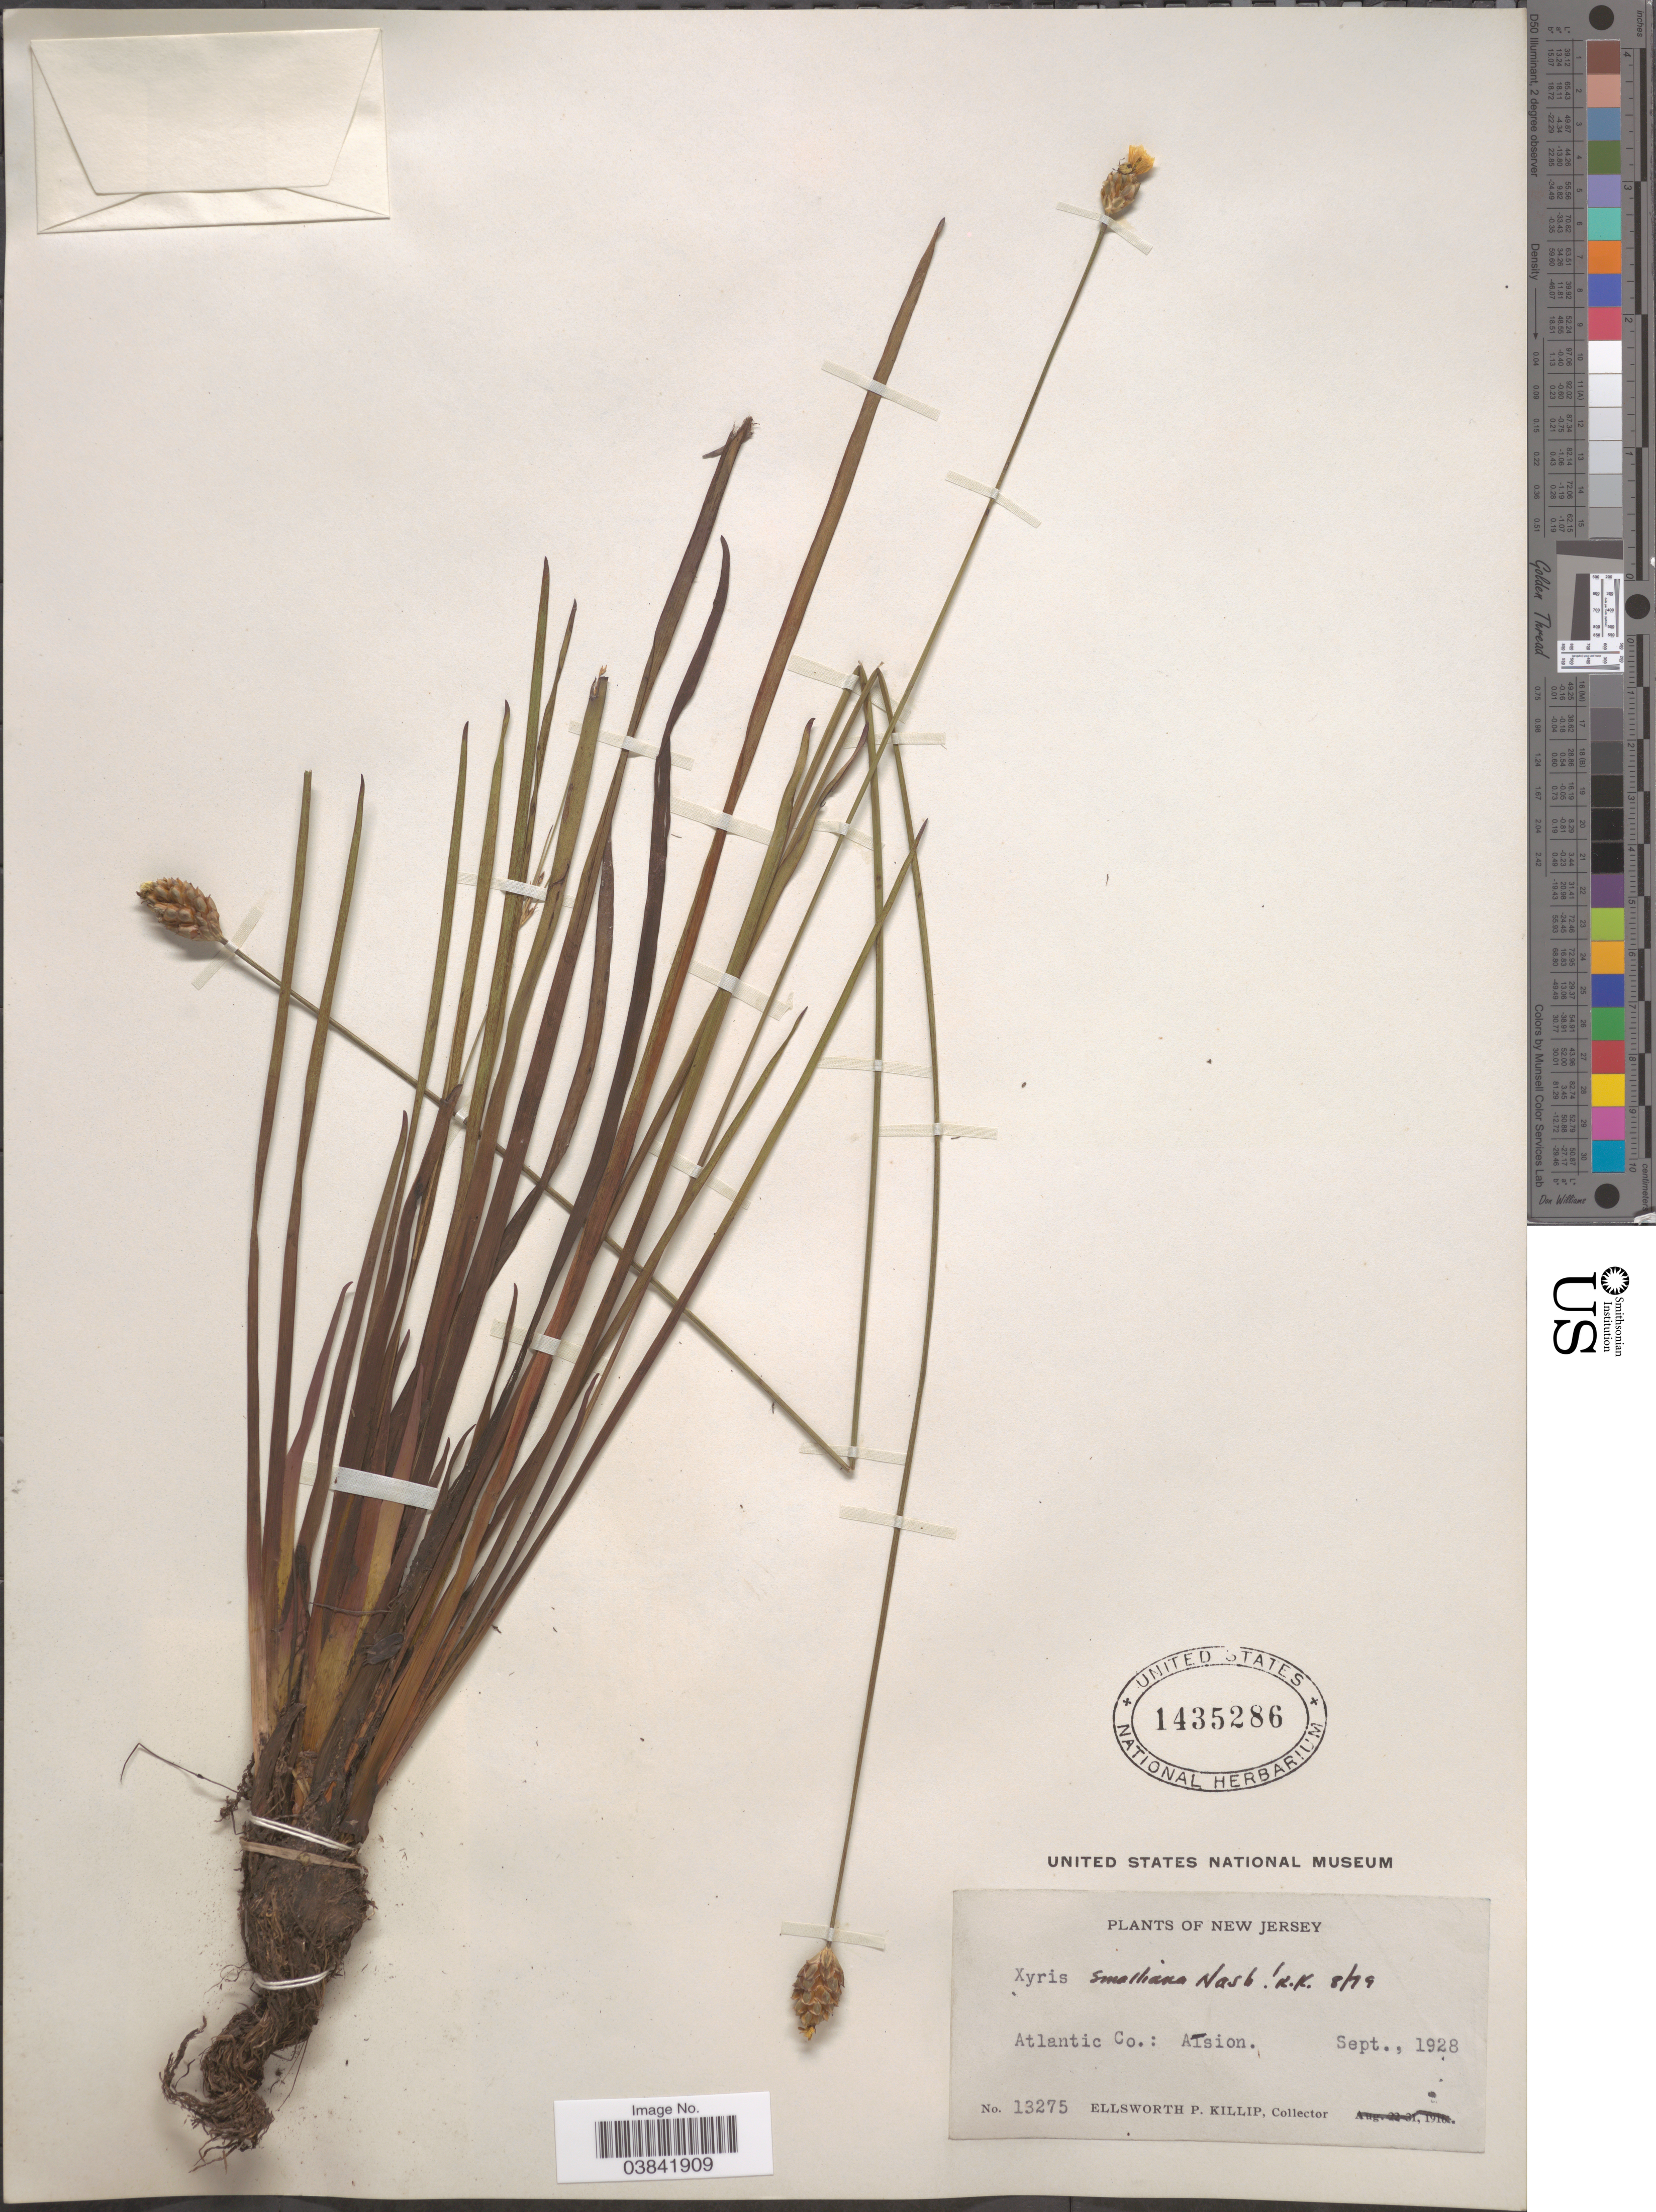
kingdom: Plantae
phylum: Tracheophyta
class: Liliopsida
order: Poales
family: Xyridaceae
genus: Xyris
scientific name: Xyris smalliana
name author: Nash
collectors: E. P. Killip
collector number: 13275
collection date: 1928-09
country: United States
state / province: New Jersey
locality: Atlantic Co.: Atsion.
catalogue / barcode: US 1435286